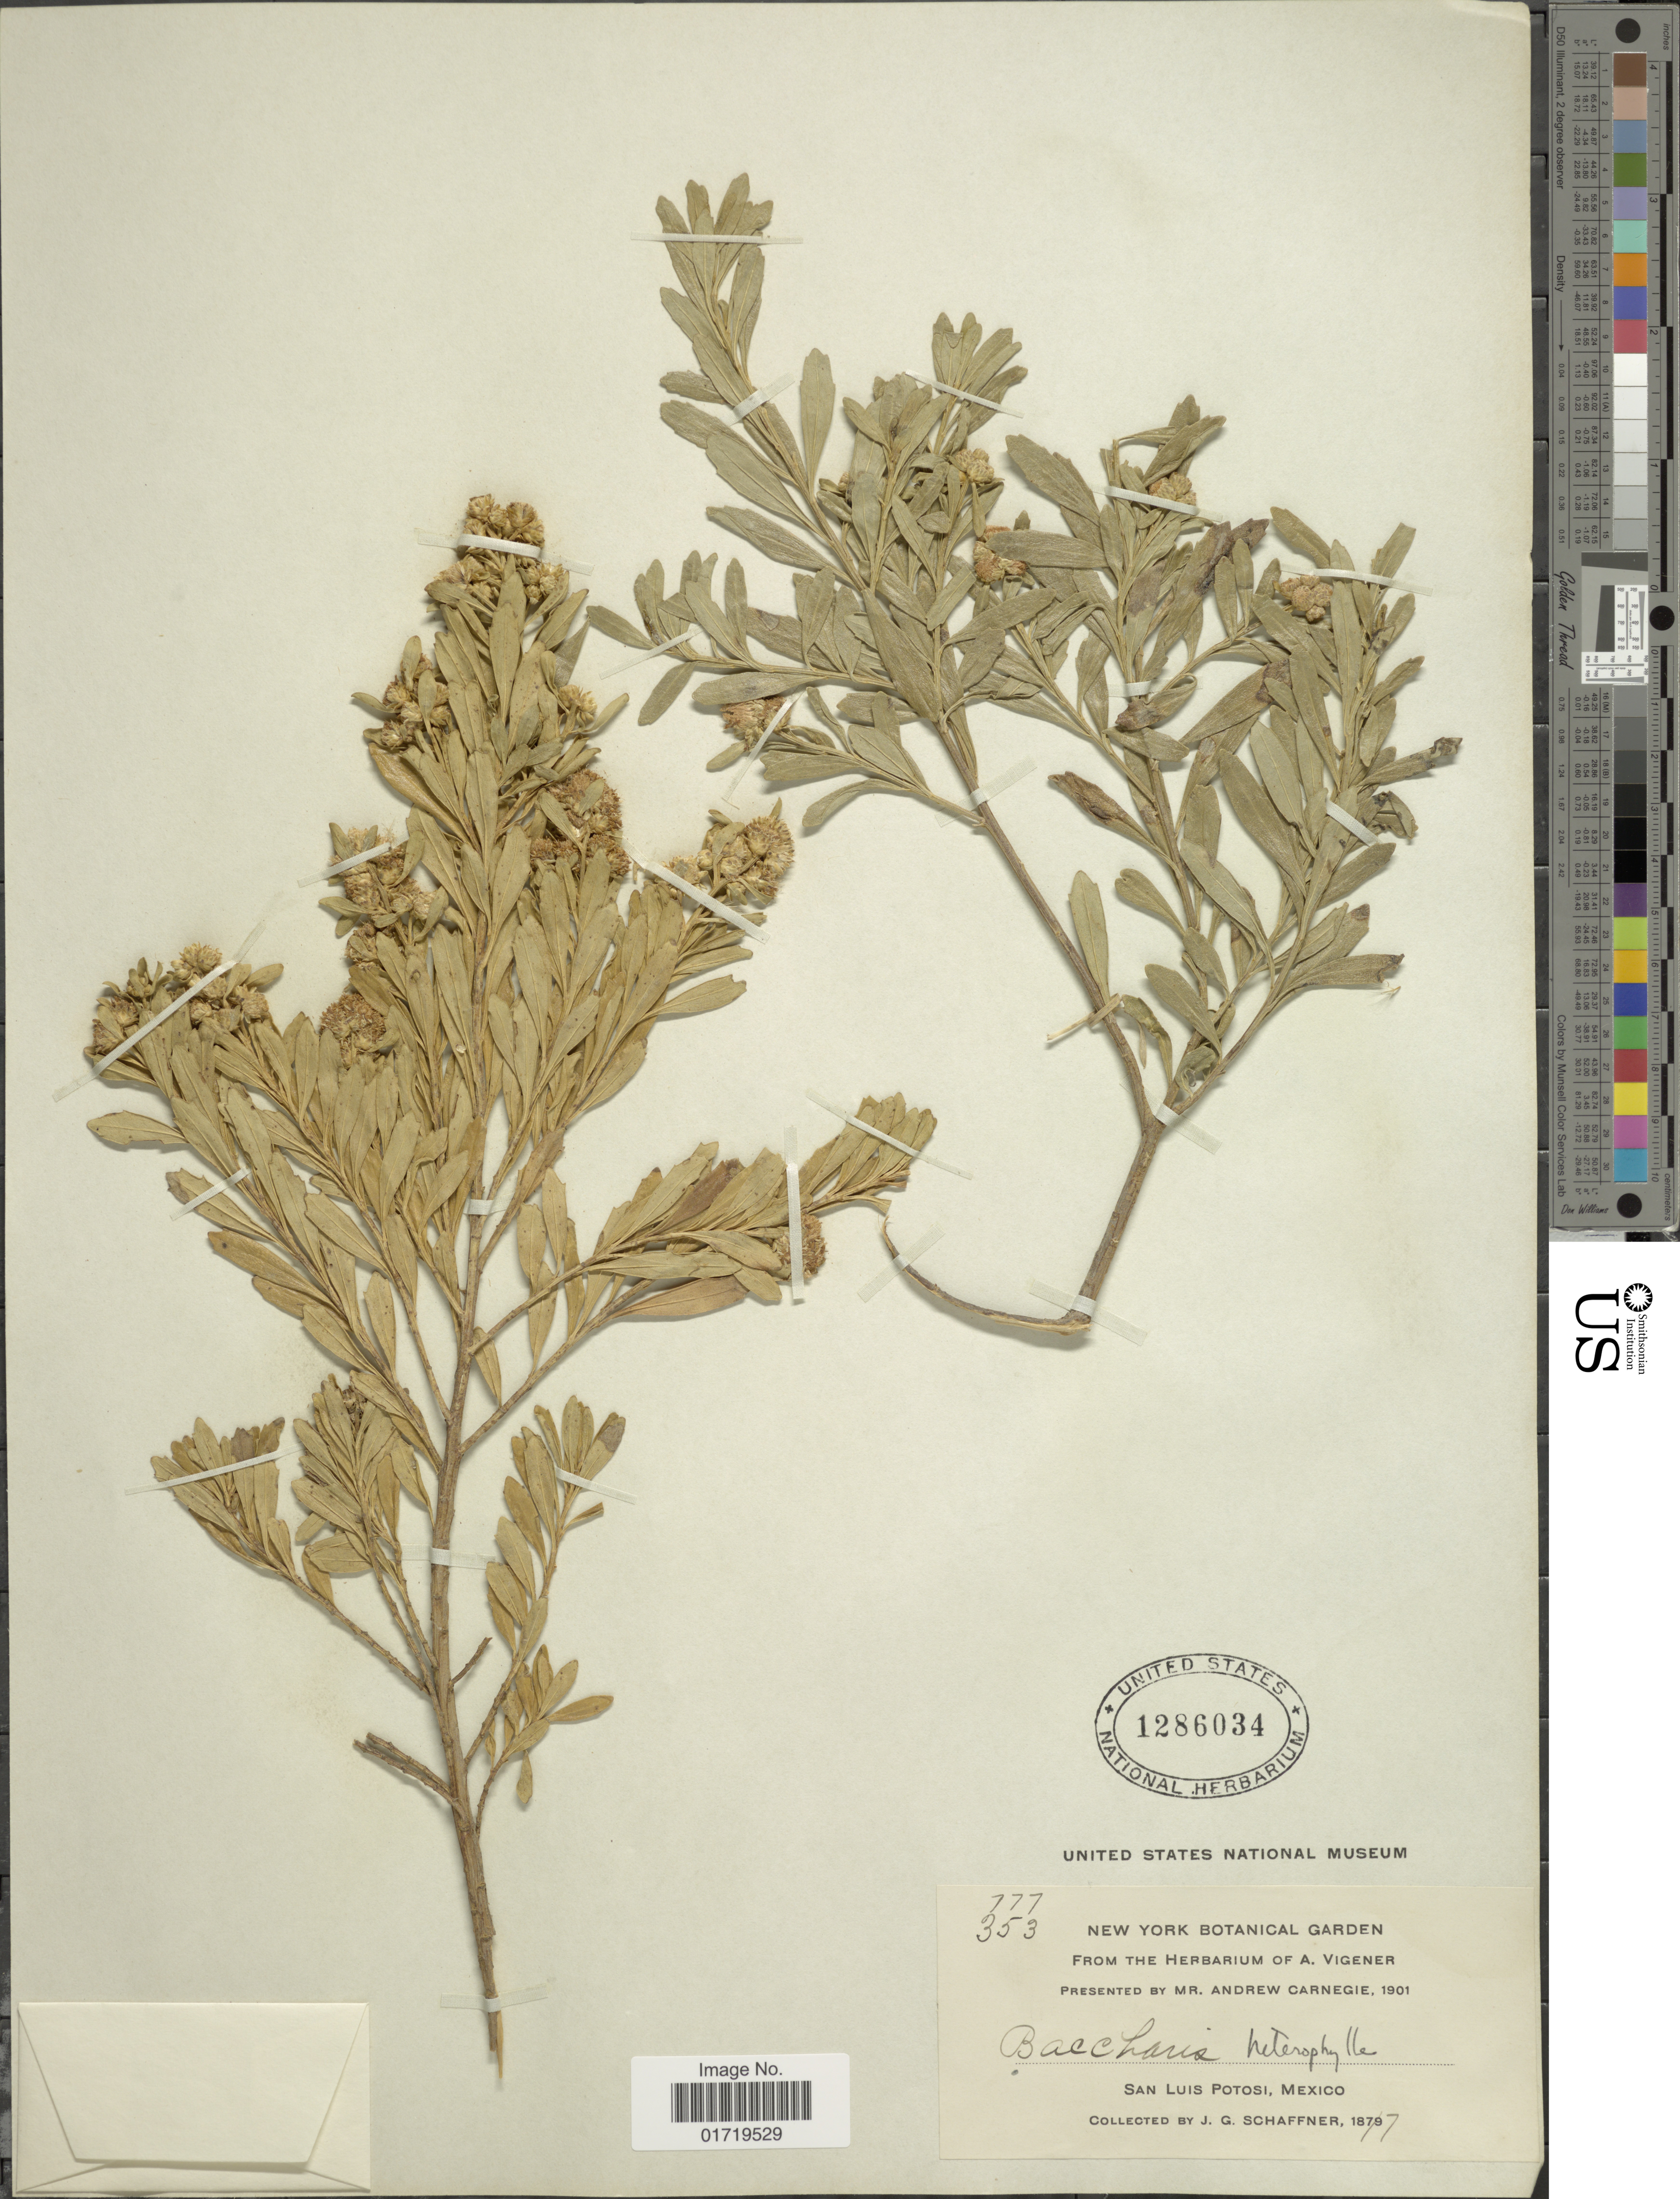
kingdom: Plantae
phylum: Tracheophyta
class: Magnoliopsida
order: Asterales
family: Asteraceae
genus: Baccharis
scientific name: Baccharis heterophylla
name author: Kunth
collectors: J. G. Schaffner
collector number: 777/353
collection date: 1817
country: Mexico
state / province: San Luis Potosí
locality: San Luis Potosi, Mexico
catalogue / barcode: US 1286034